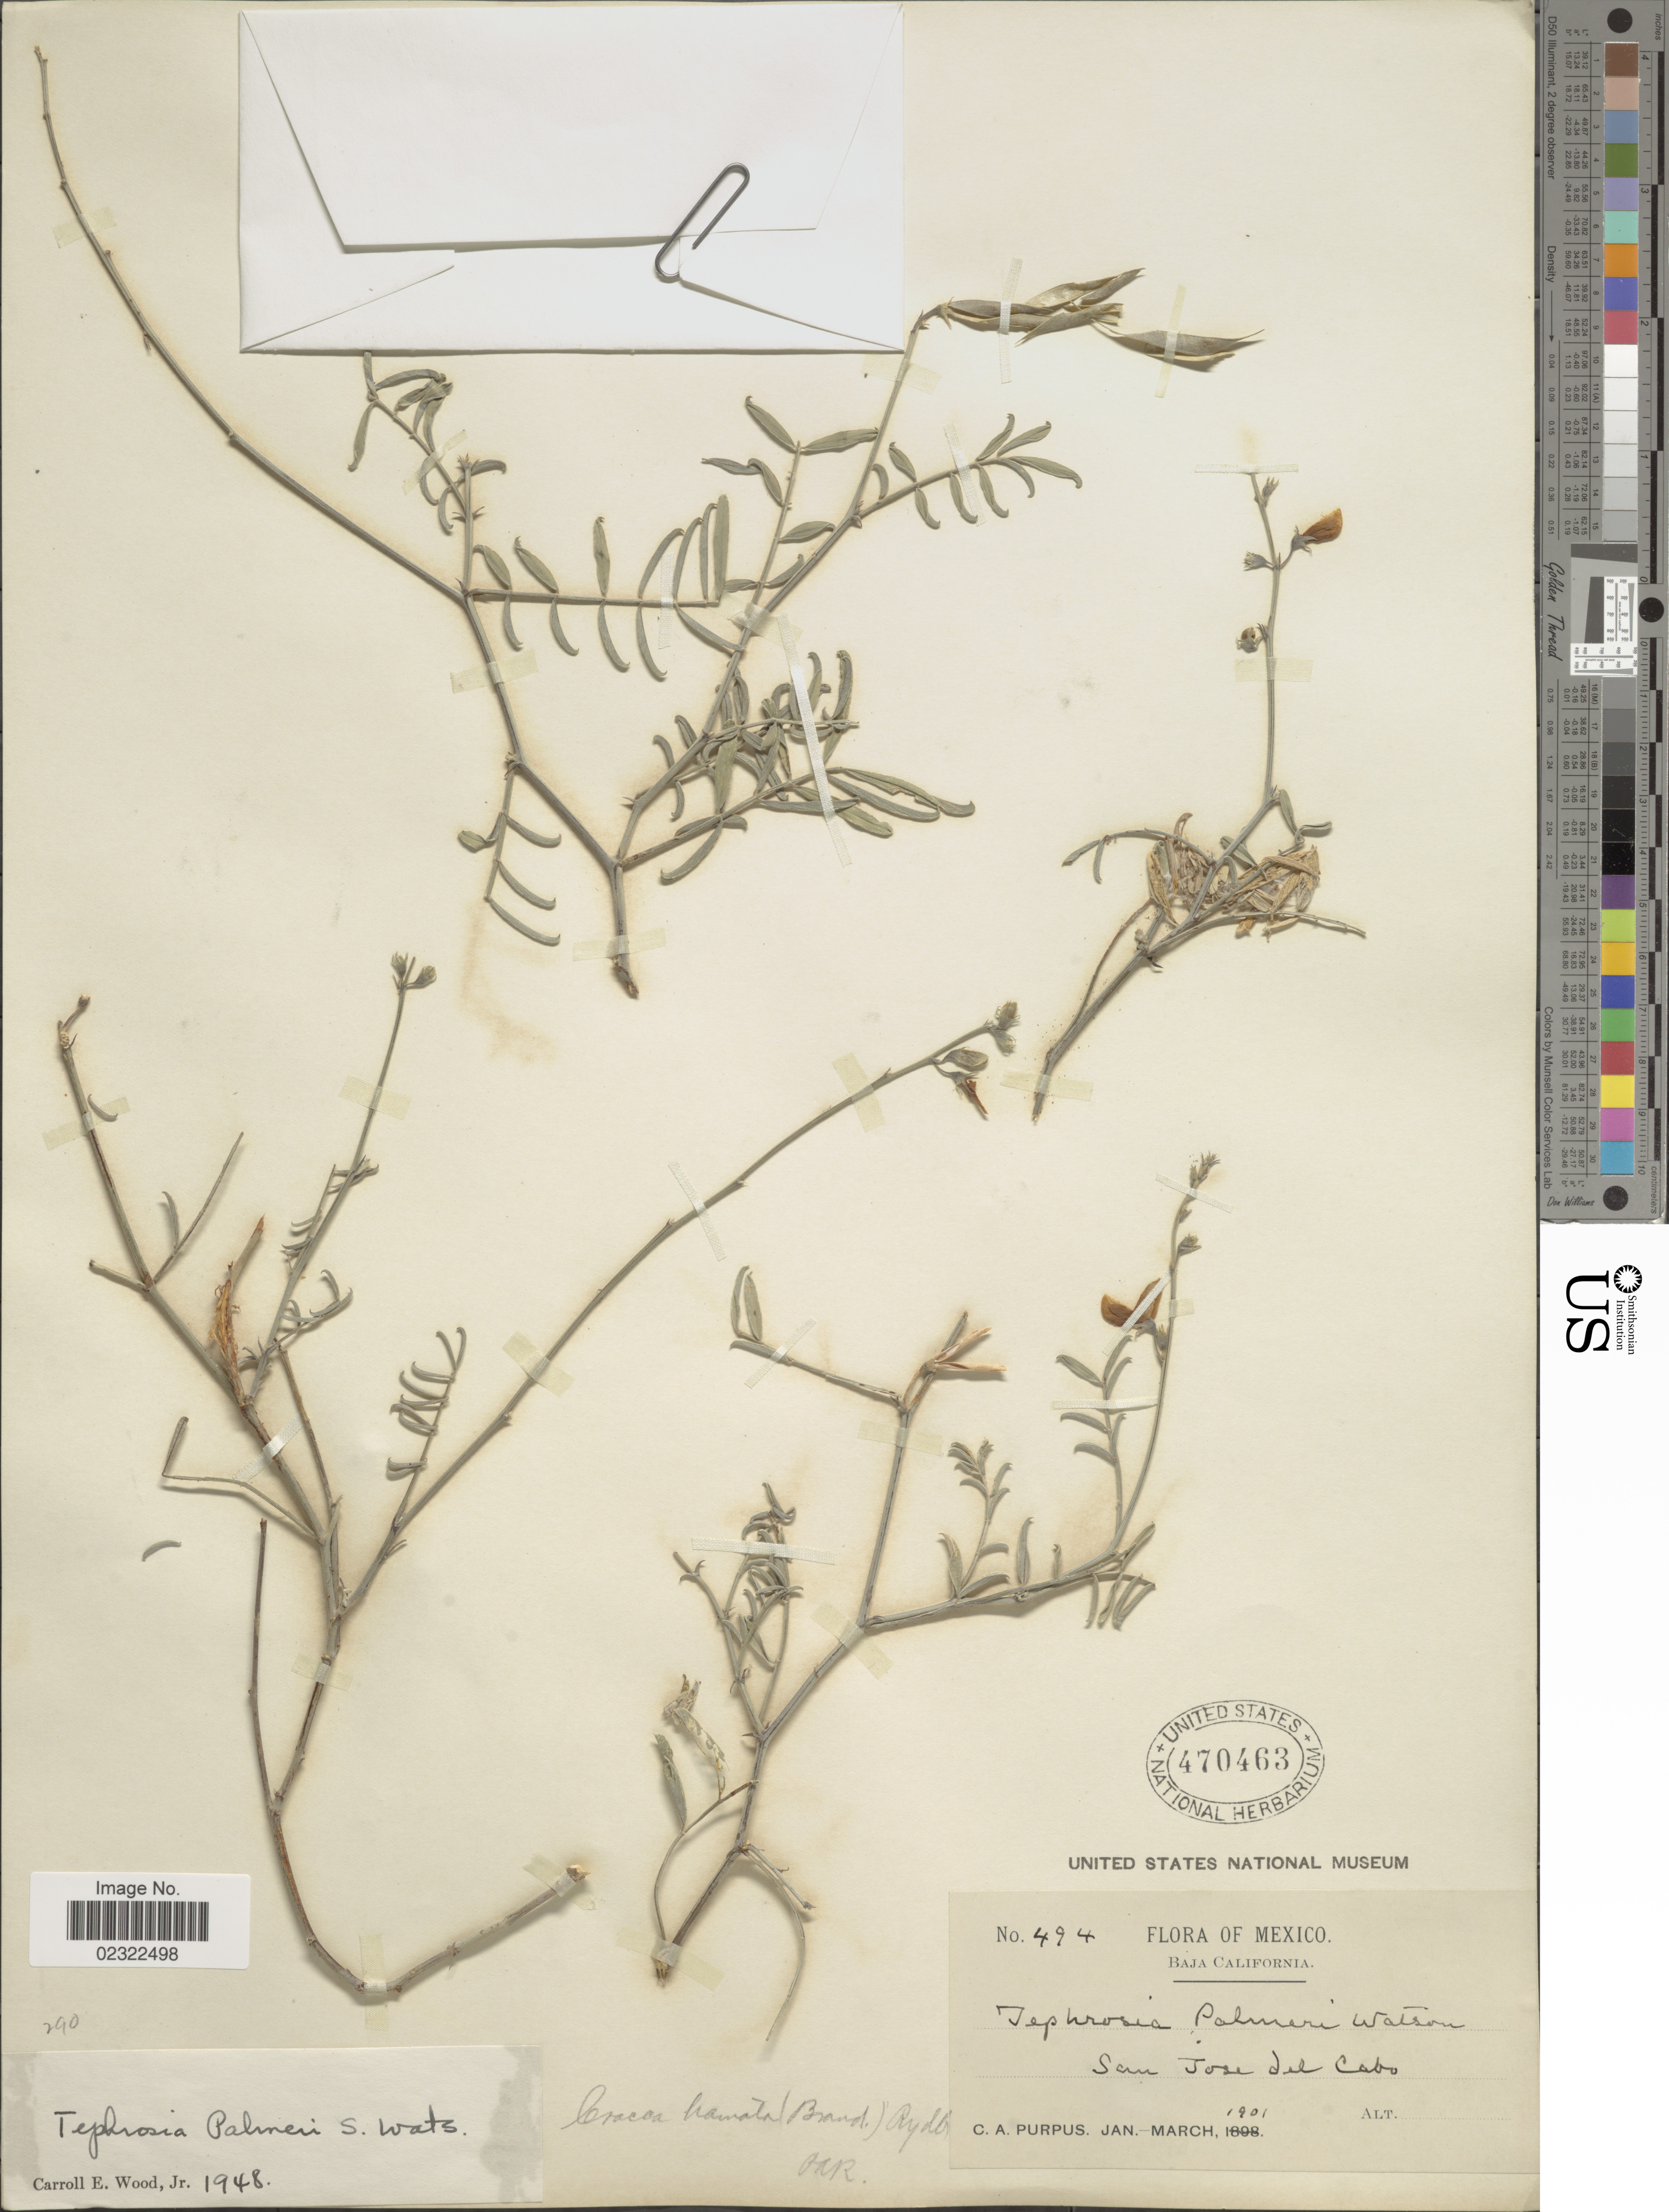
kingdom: Plantae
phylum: Tracheophyta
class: Magnoliopsida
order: Fabales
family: Fabaceae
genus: Tephrosia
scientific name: Tephrosia palmeri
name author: S. Watson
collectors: C. A. Purpus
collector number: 494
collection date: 1901-01/1901-03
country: Mexico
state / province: Baja California Sur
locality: Mexico, Baja California. San Jose del Cabo.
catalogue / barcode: US 470463